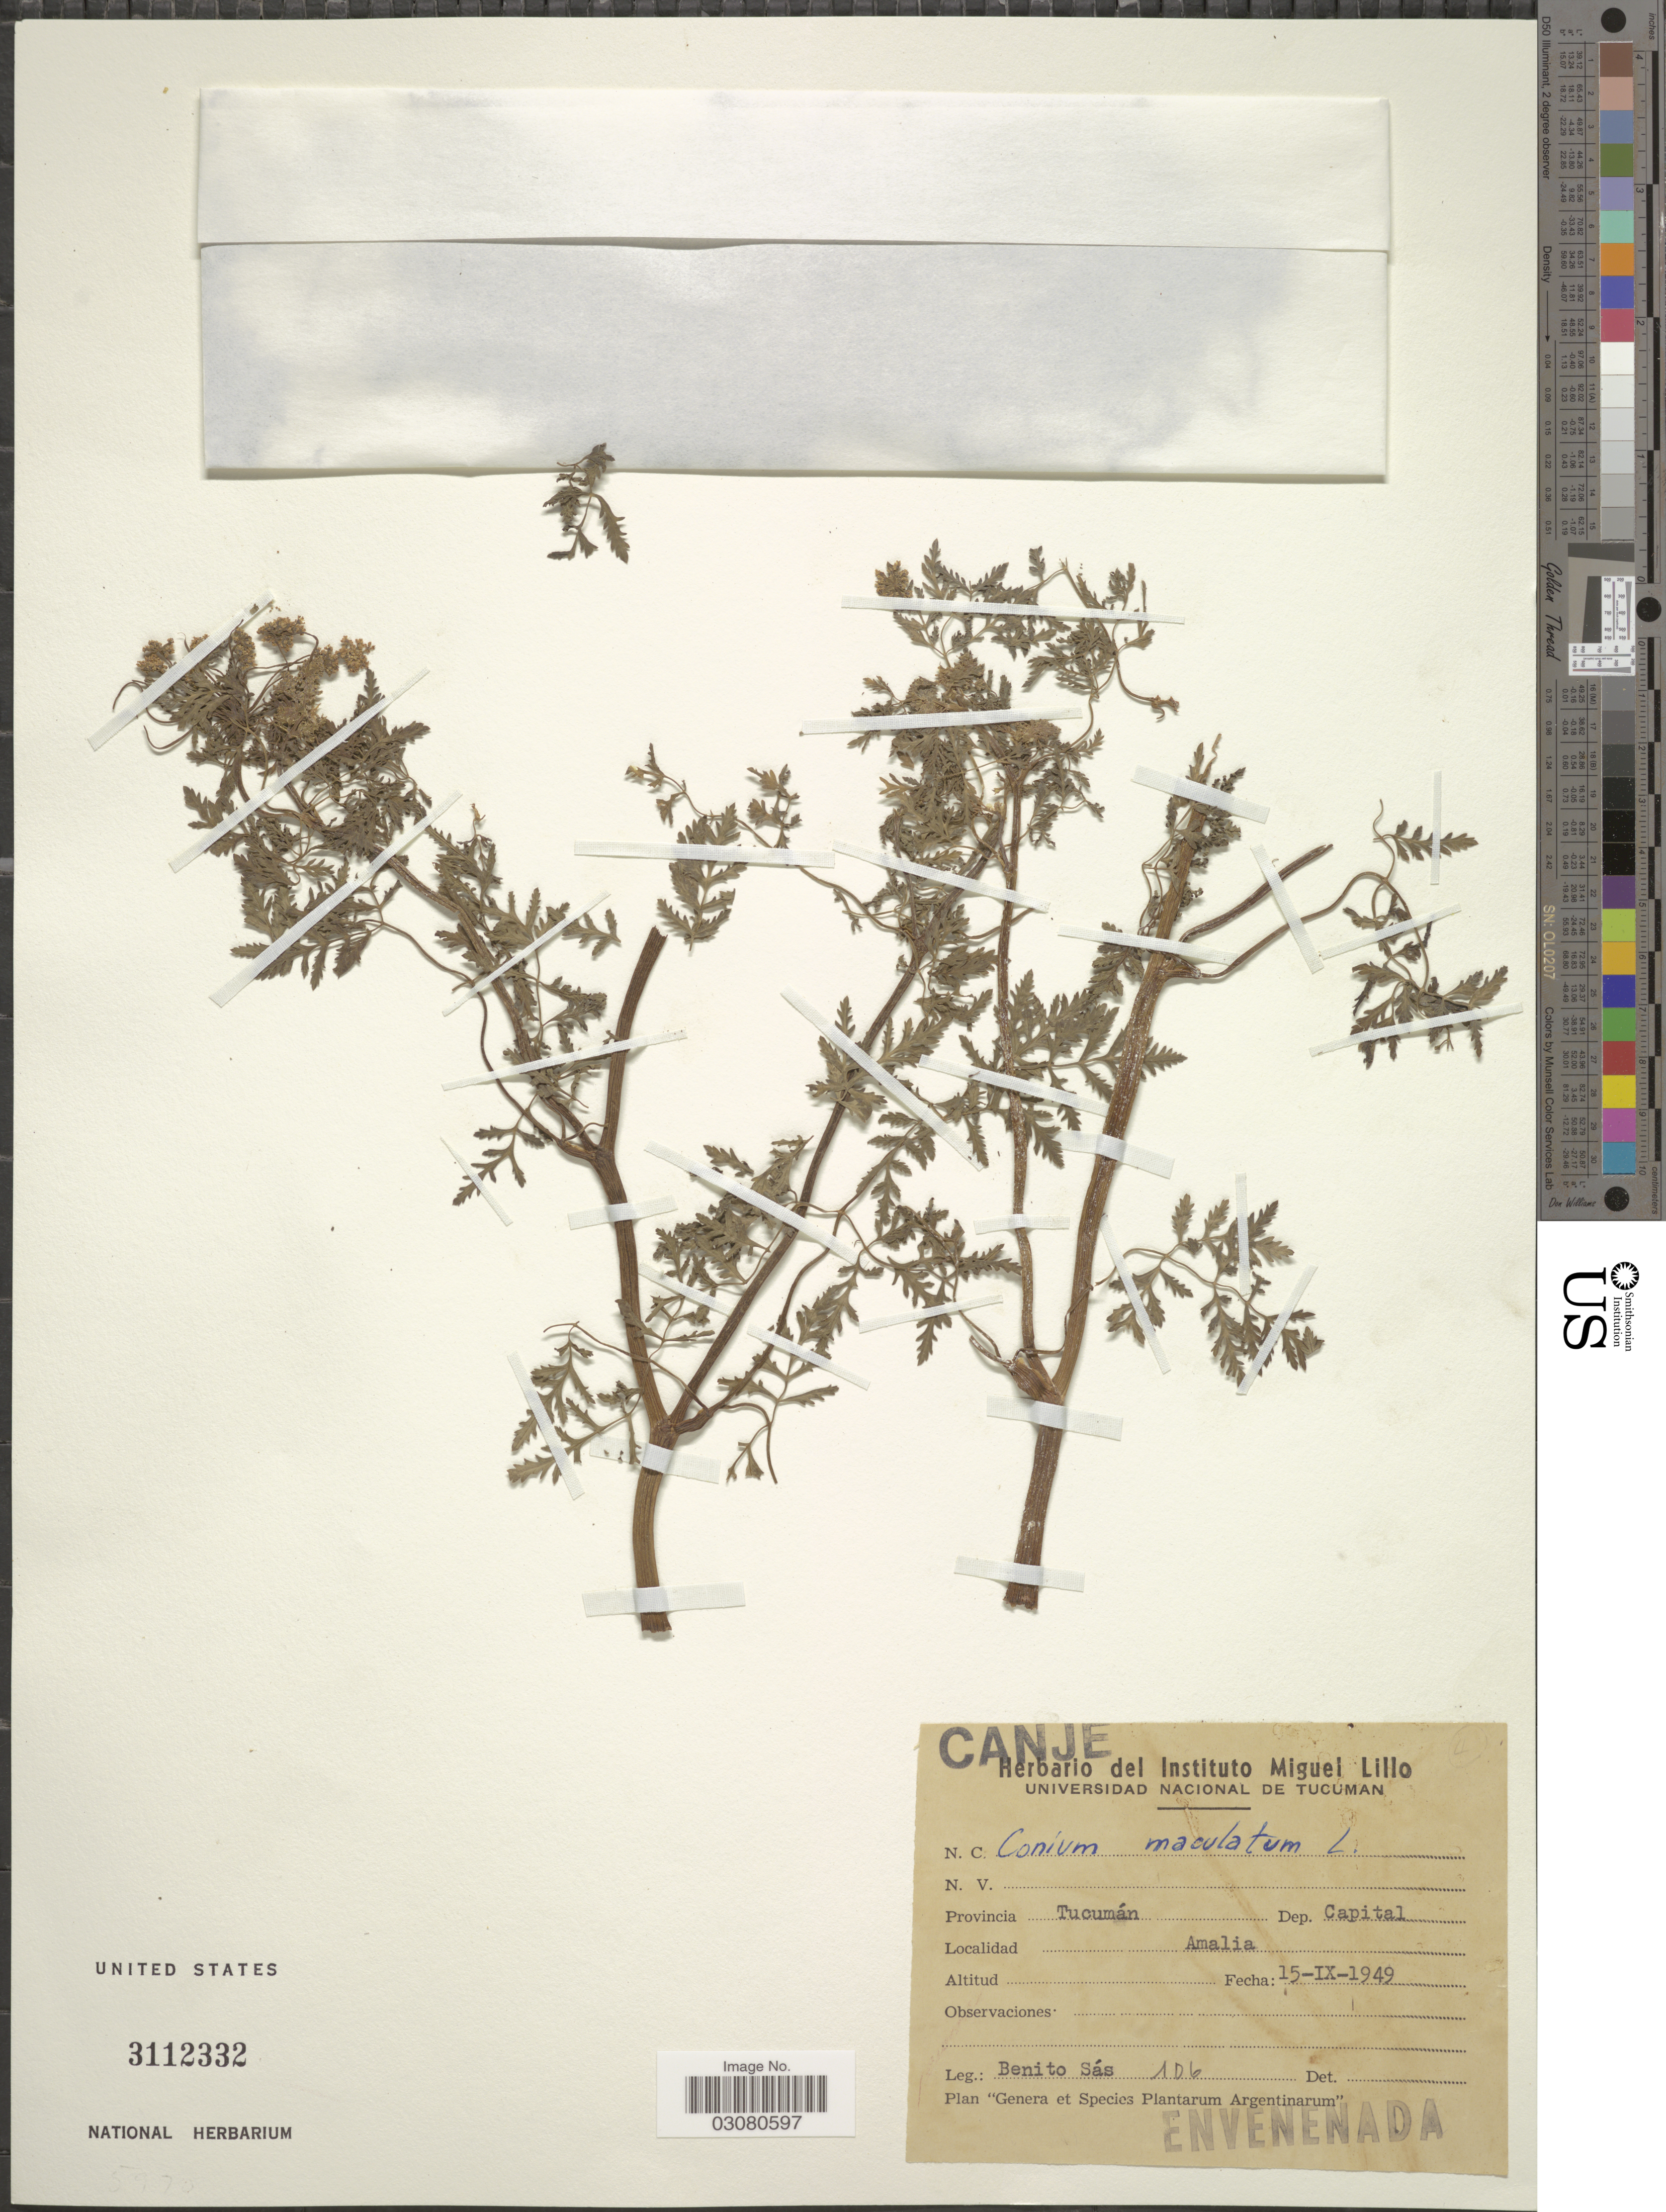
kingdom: Plantae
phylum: Tracheophyta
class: Magnoliopsida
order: Apiales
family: Apiaceae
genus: Conium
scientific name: Conium maculatum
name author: L.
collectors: B. Sás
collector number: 106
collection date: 1949-09-15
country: Argentina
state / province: Tucuman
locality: Dep. Capital. Amalia.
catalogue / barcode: US 3112332